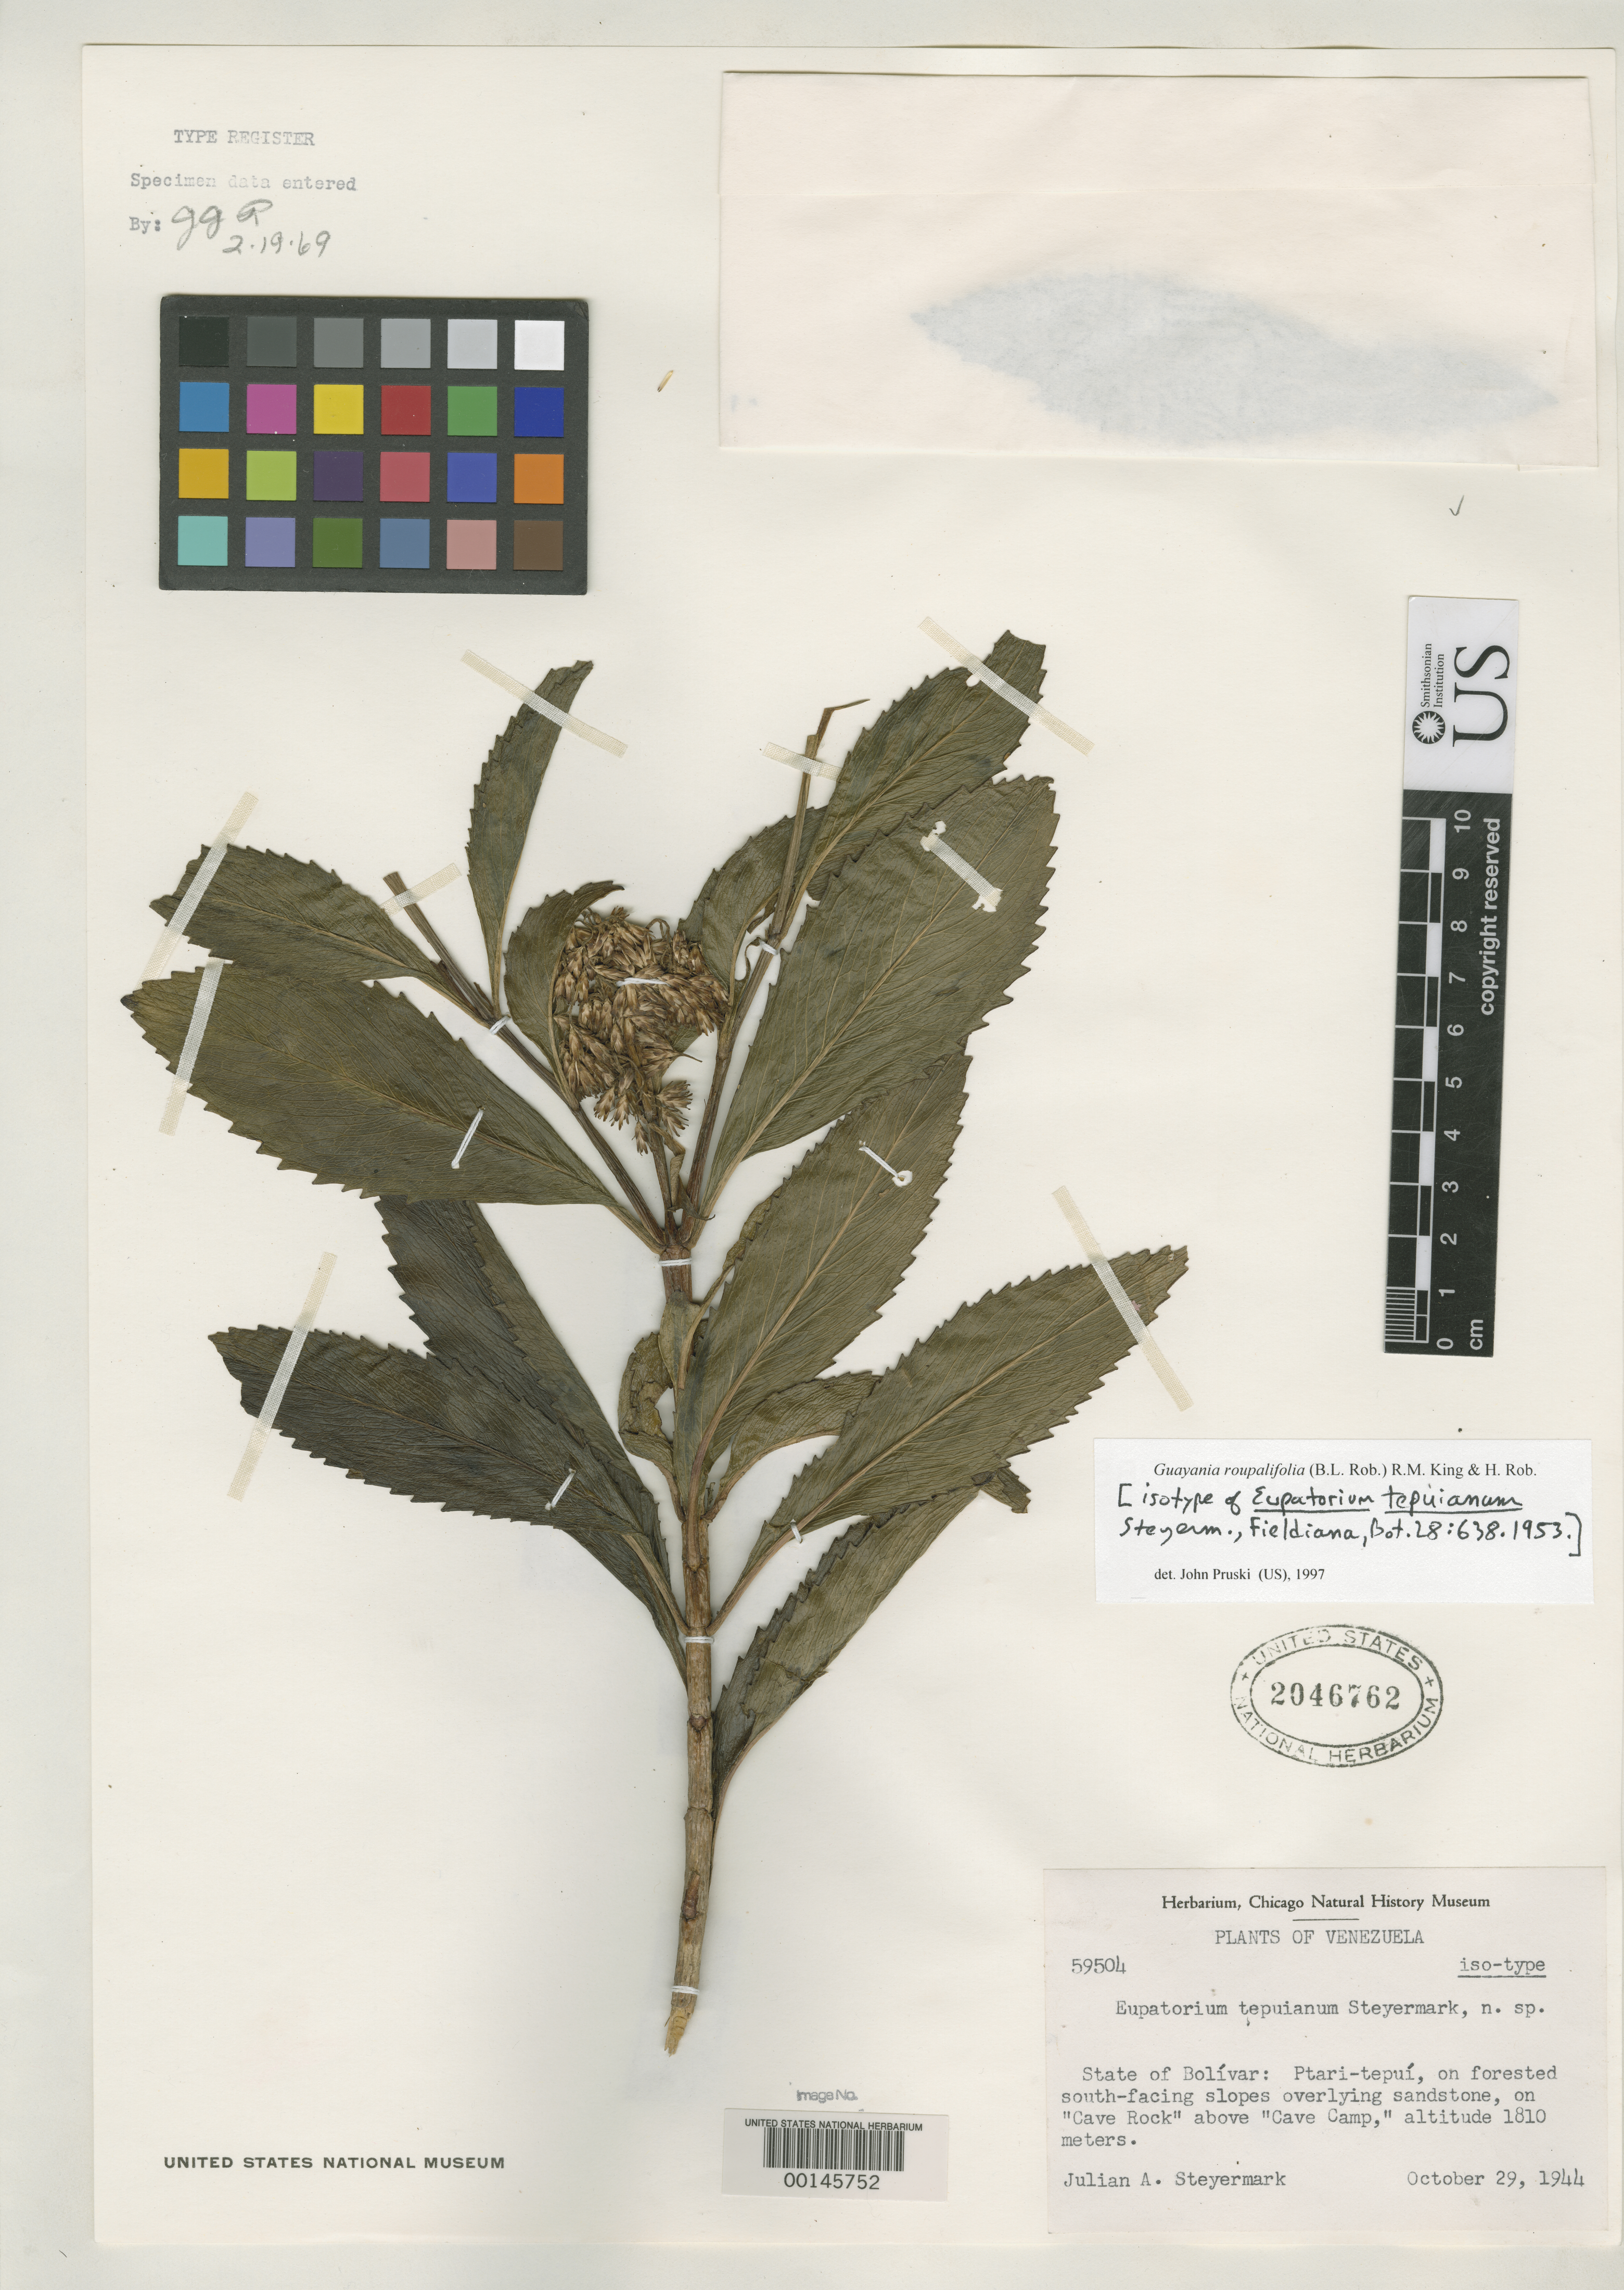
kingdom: Plantae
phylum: Tracheophyta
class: Magnoliopsida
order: Asterales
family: Asteraceae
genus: Eupatorium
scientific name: Eupatorium tepuianum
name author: Steyerm.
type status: Isotype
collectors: J. Steyermark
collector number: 59504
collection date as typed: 29 Oct 1944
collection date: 1944-10-29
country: Venezuela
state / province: Bolivar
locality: Ptari-tepui.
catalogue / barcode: US 2046762